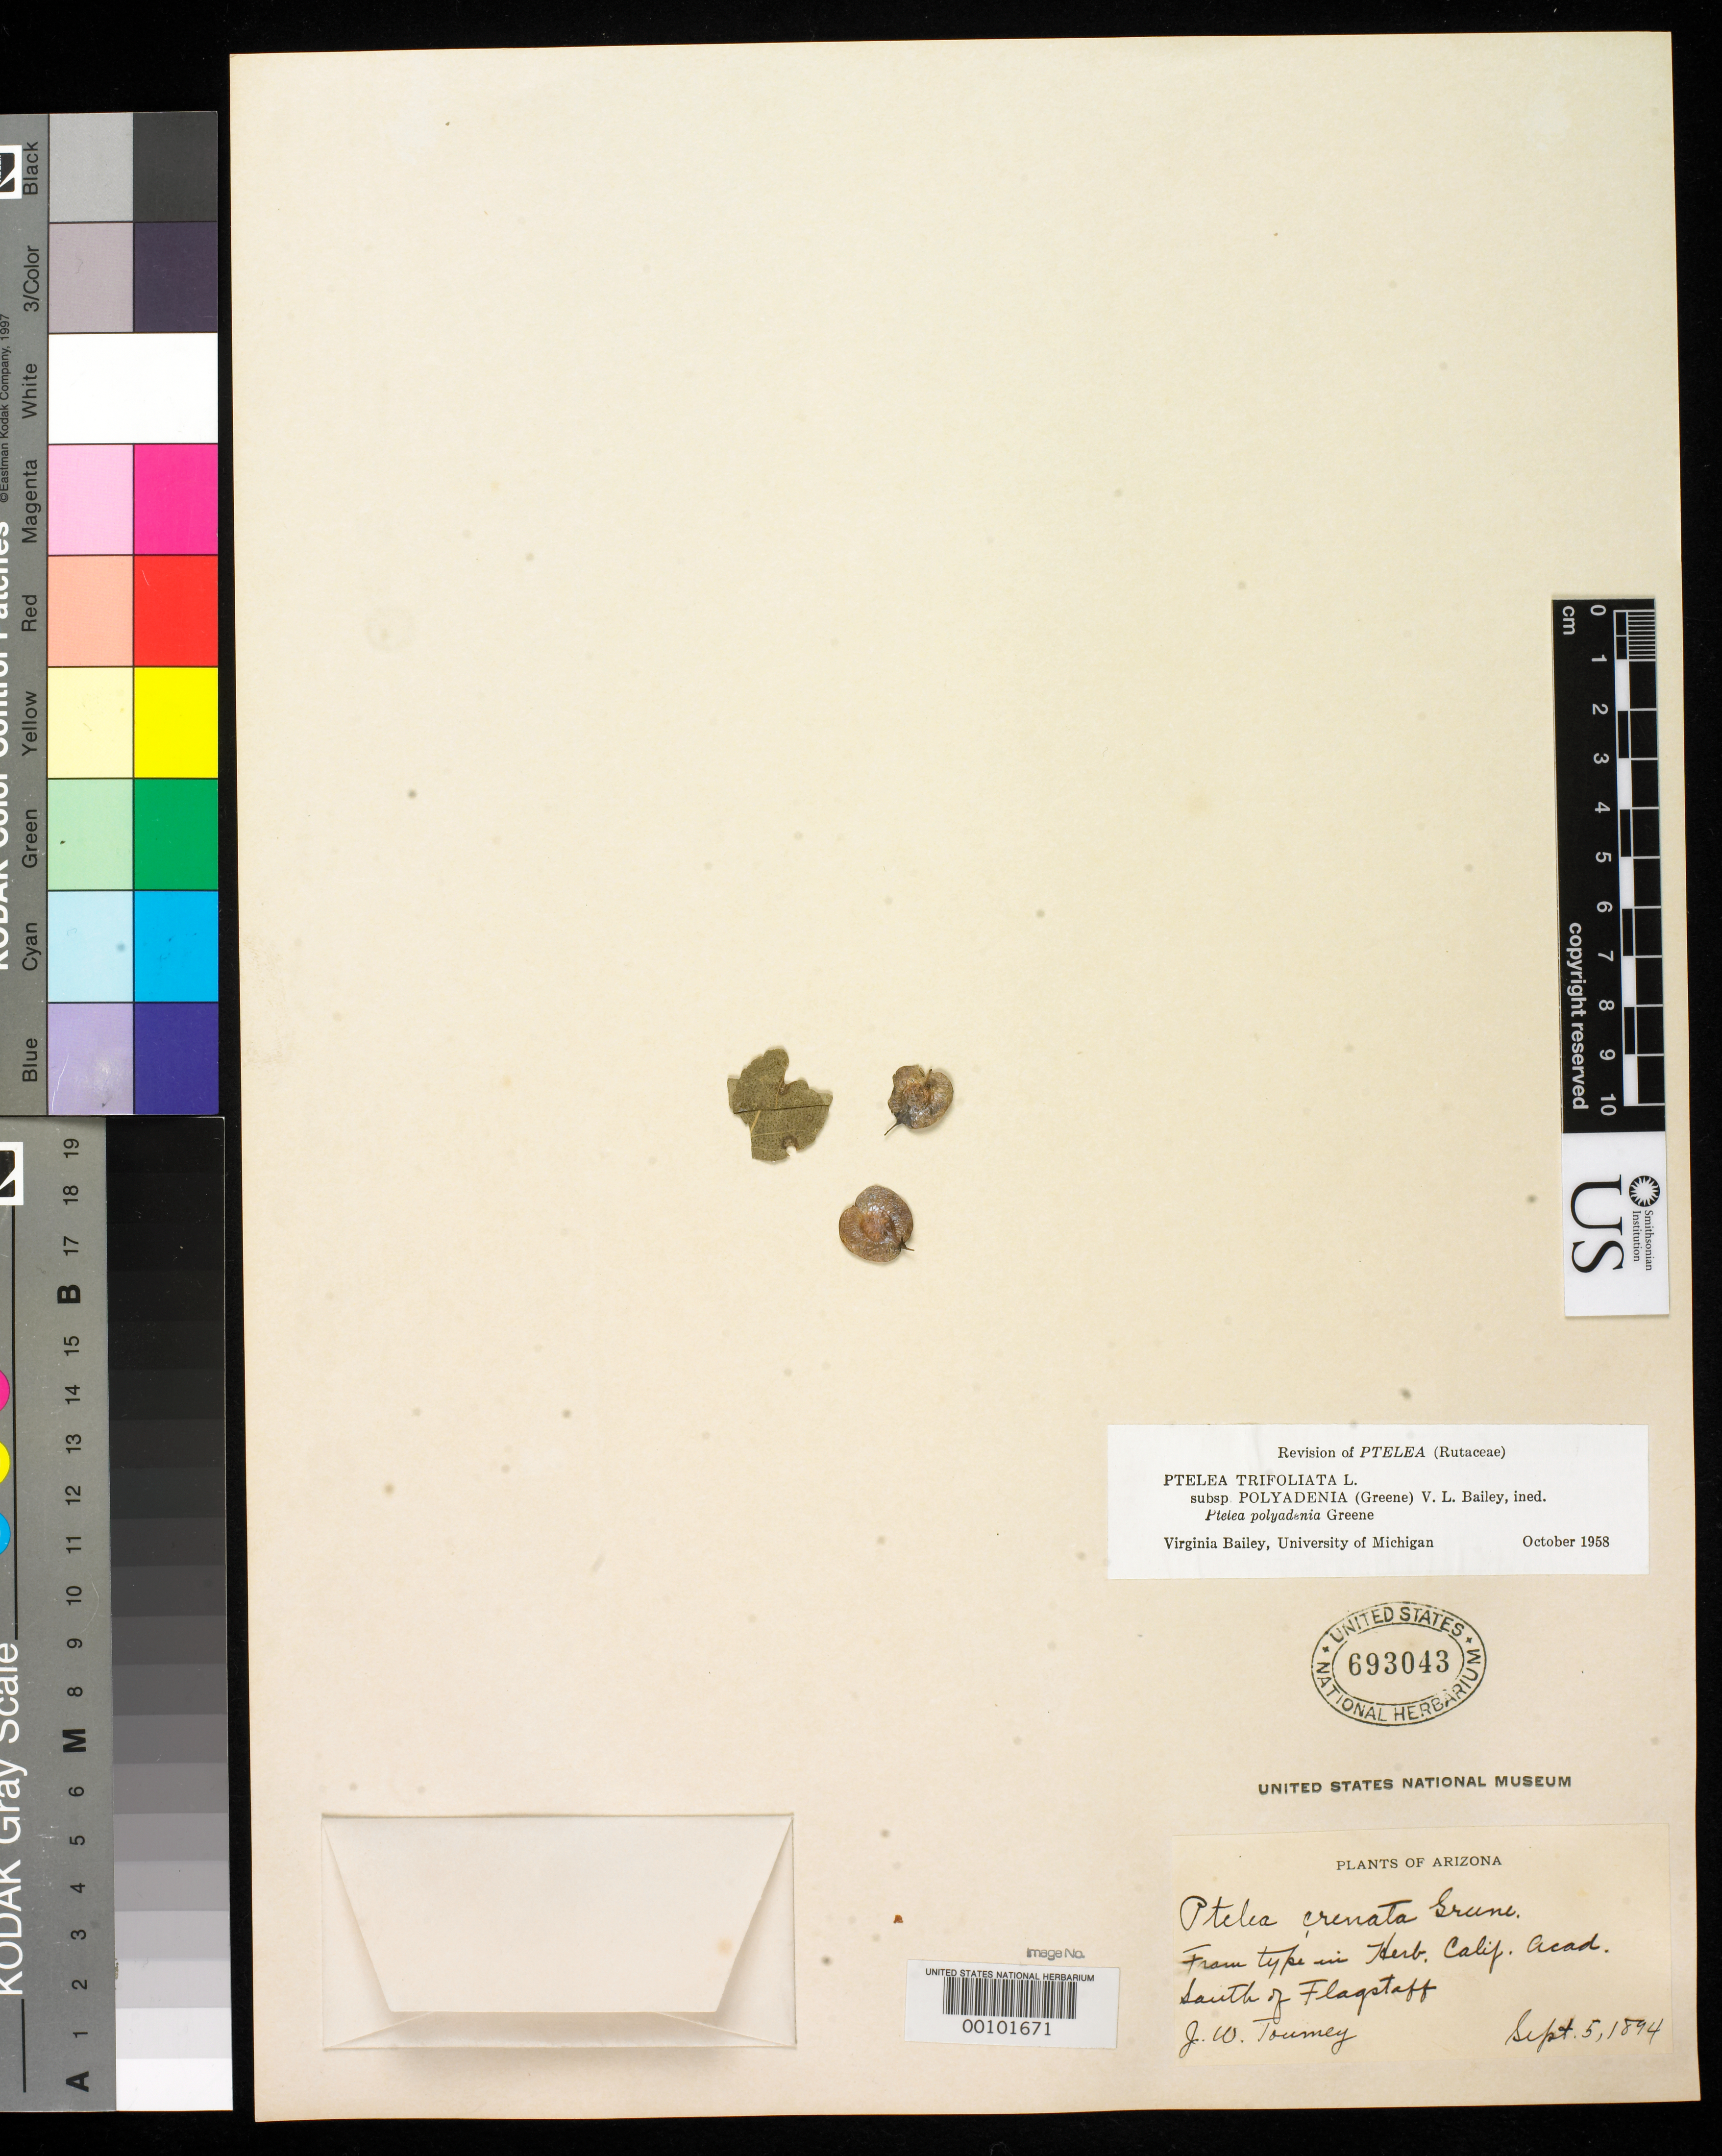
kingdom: Plantae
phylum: Tracheophyta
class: Magnoliopsida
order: Sapindales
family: Rutaceae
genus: Ptelea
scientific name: Ptelea crenata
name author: Greene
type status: Isotype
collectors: J. W. Toumey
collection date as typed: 05 Sep 1894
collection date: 1894-09-05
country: United States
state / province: Arizona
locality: South of Flagstaff.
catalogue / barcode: US 693043